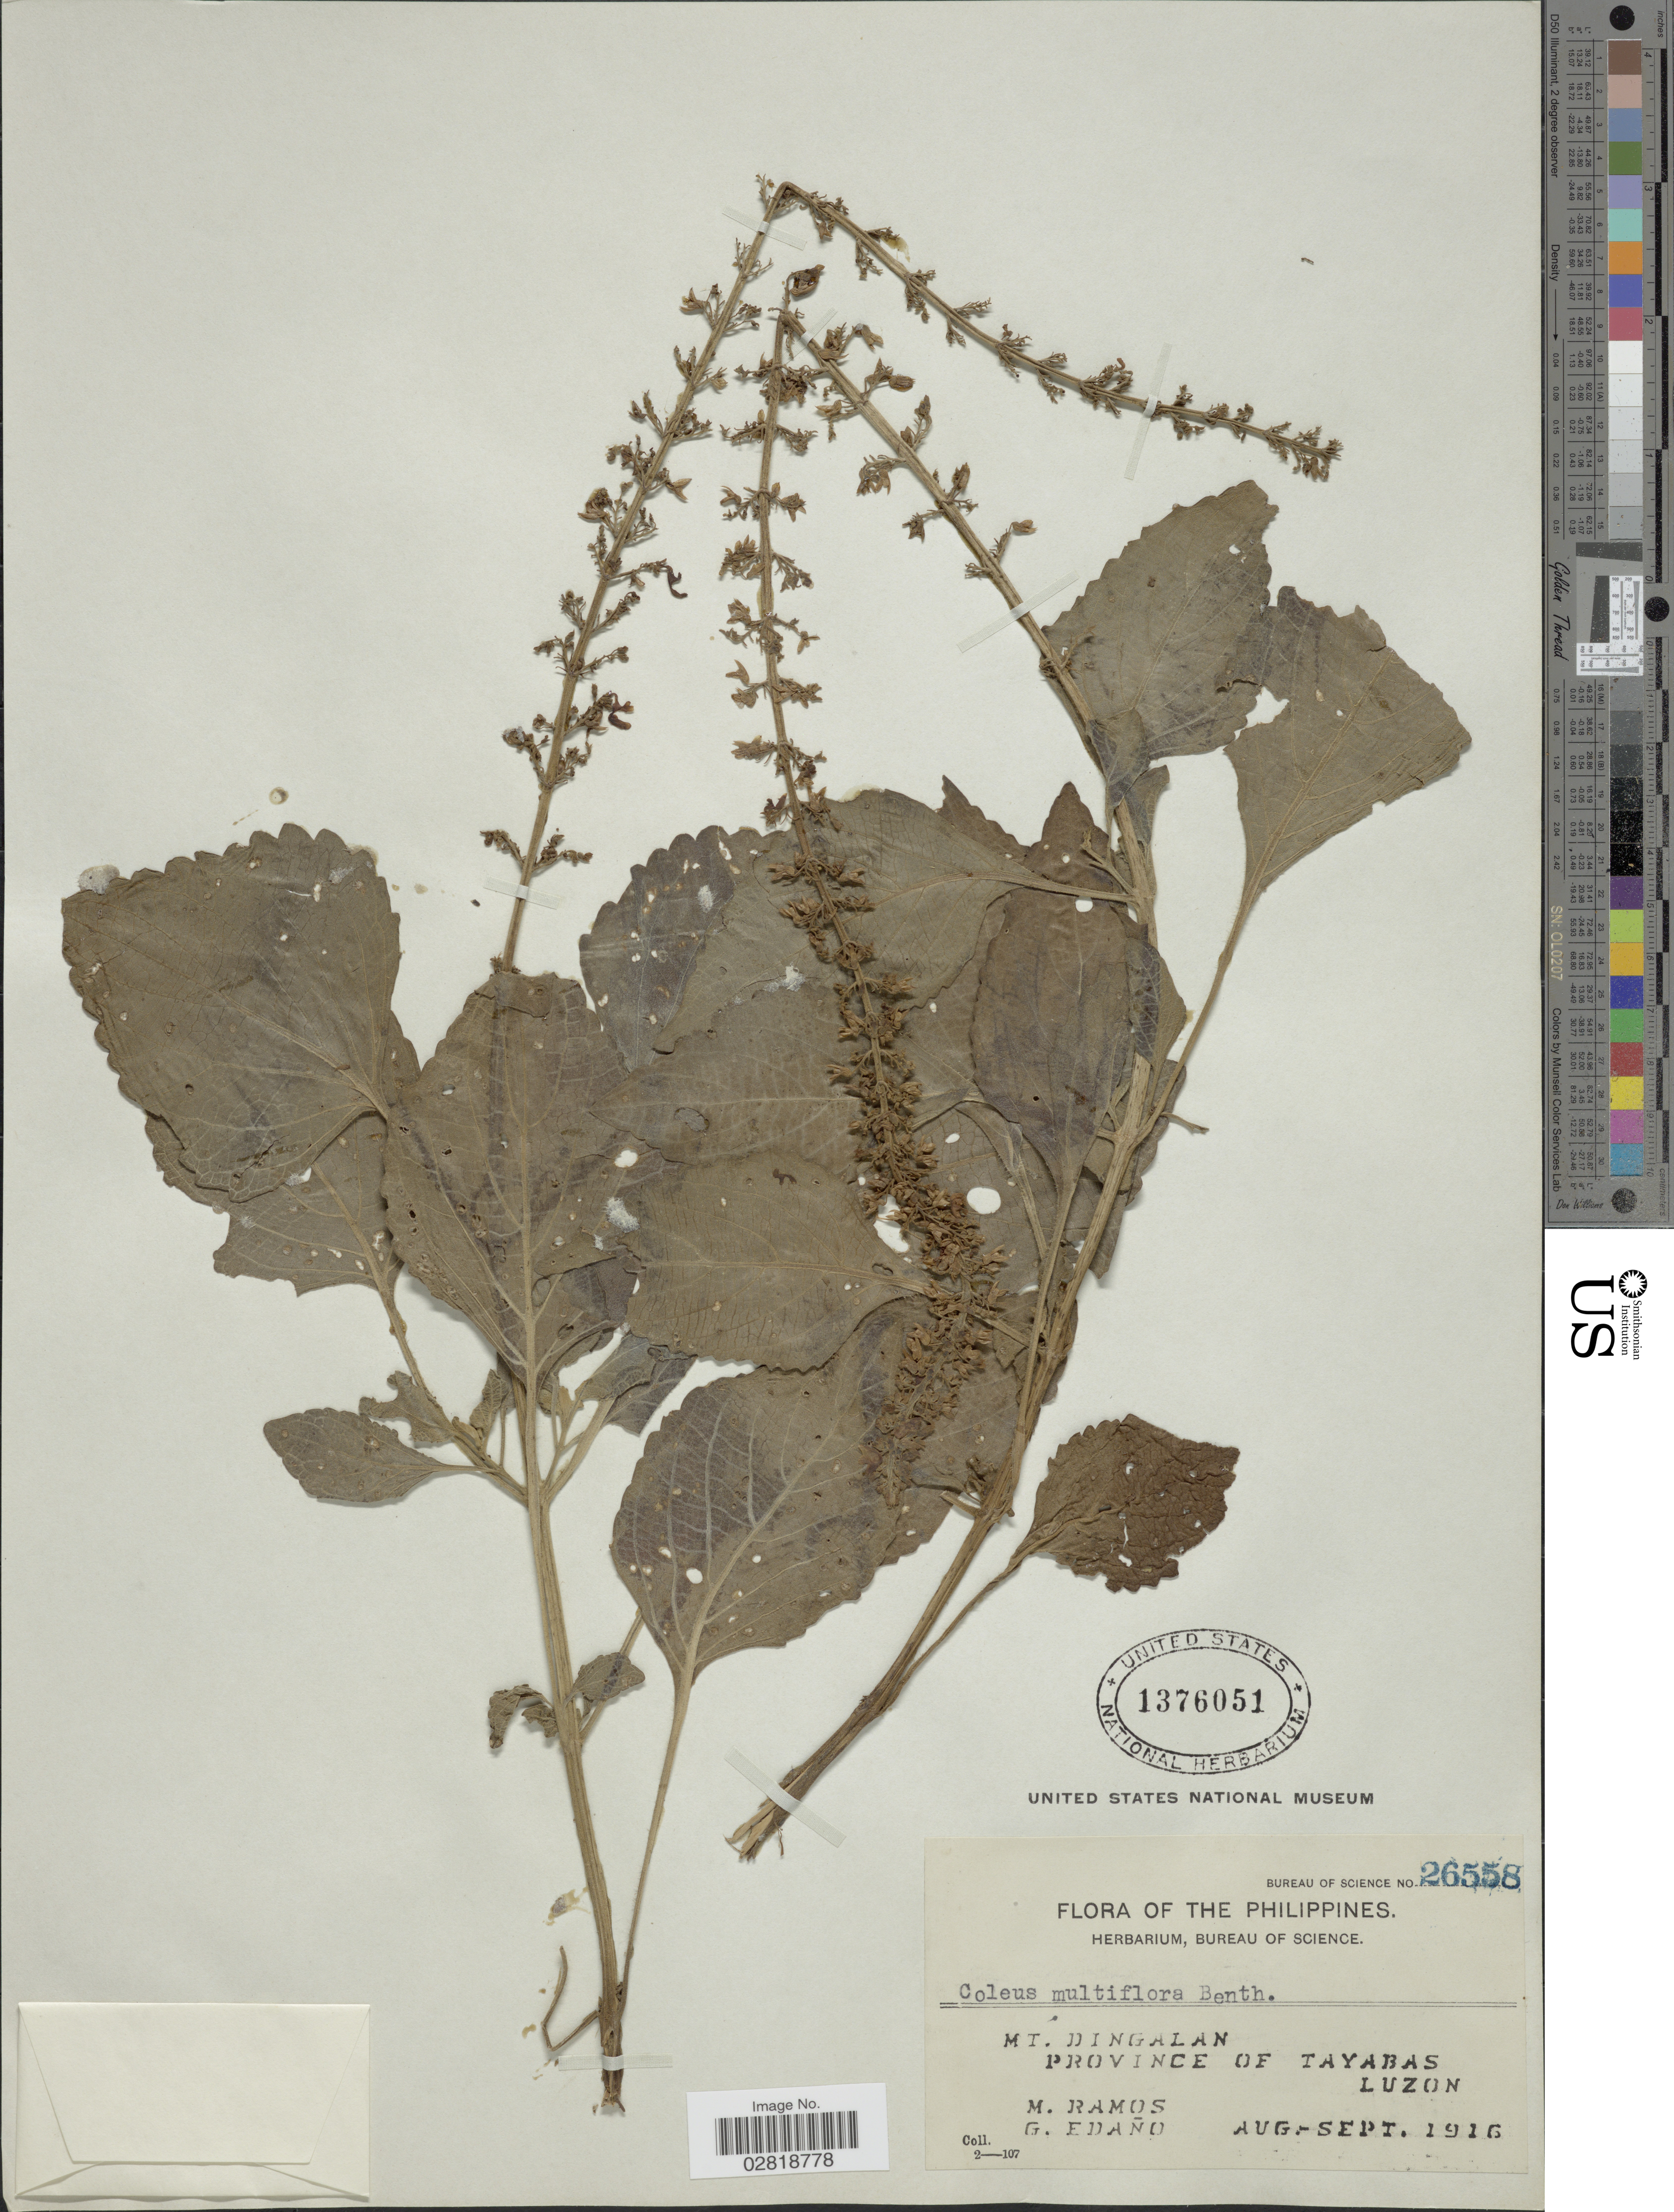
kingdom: Plantae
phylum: Tracheophyta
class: Magnoliopsida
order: Lamiales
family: Lamiaceae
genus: Plectranthus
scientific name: Plectranthus scutellarioides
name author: (L.) R. Br.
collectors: M. Ramos & G. Edaño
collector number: Bureau of Science 26558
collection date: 1916-08/1916-09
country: Philippines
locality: Mt. Dingalan. Province of Tayabas. Luzon.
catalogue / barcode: US 1376051